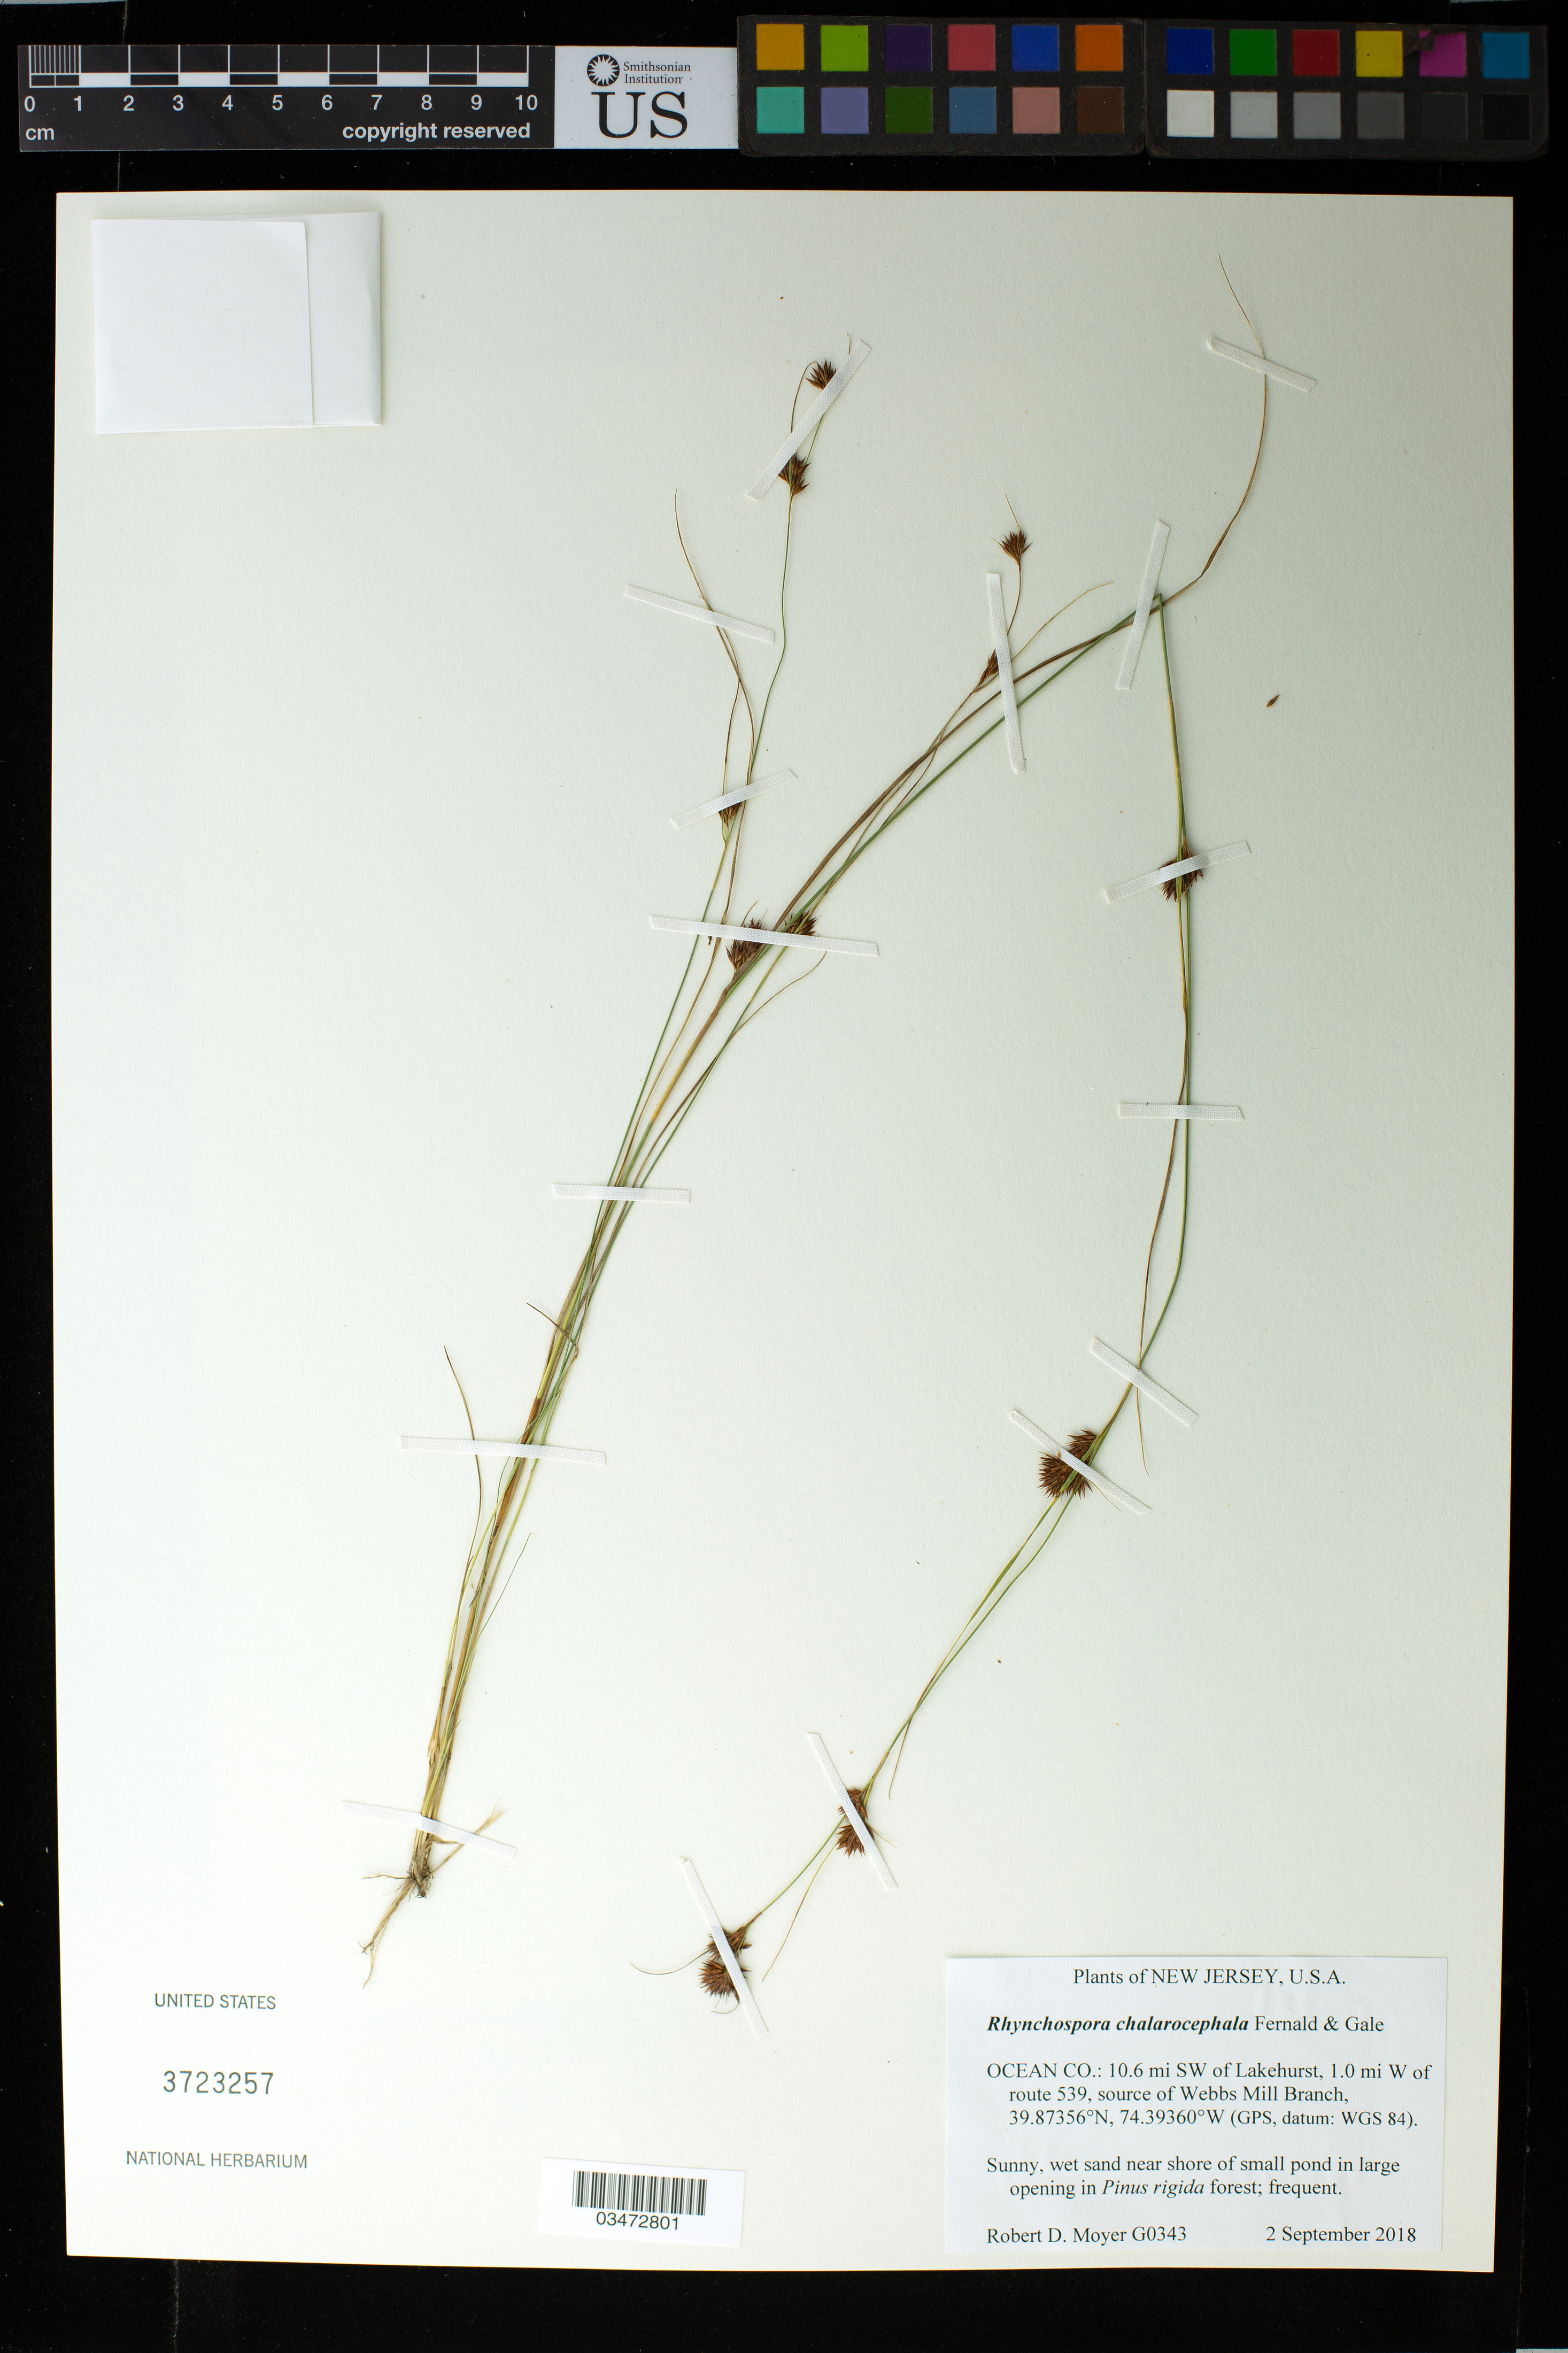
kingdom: Plantae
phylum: Tracheophyta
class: Liliopsida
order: Poales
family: Cyperaceae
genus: Rhynchospora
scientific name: Rhynchospora chalarocephala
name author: Fernald & Gale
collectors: R. Moyer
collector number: G0343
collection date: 2018-09-02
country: United States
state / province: New Jersey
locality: Ocean CO.: 10.6 mi SW of Lakehurst, 1.0 mi W of route 539, source of Webbs Mill Branch. (GPS, datum: WGS 84).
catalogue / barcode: US 3723257